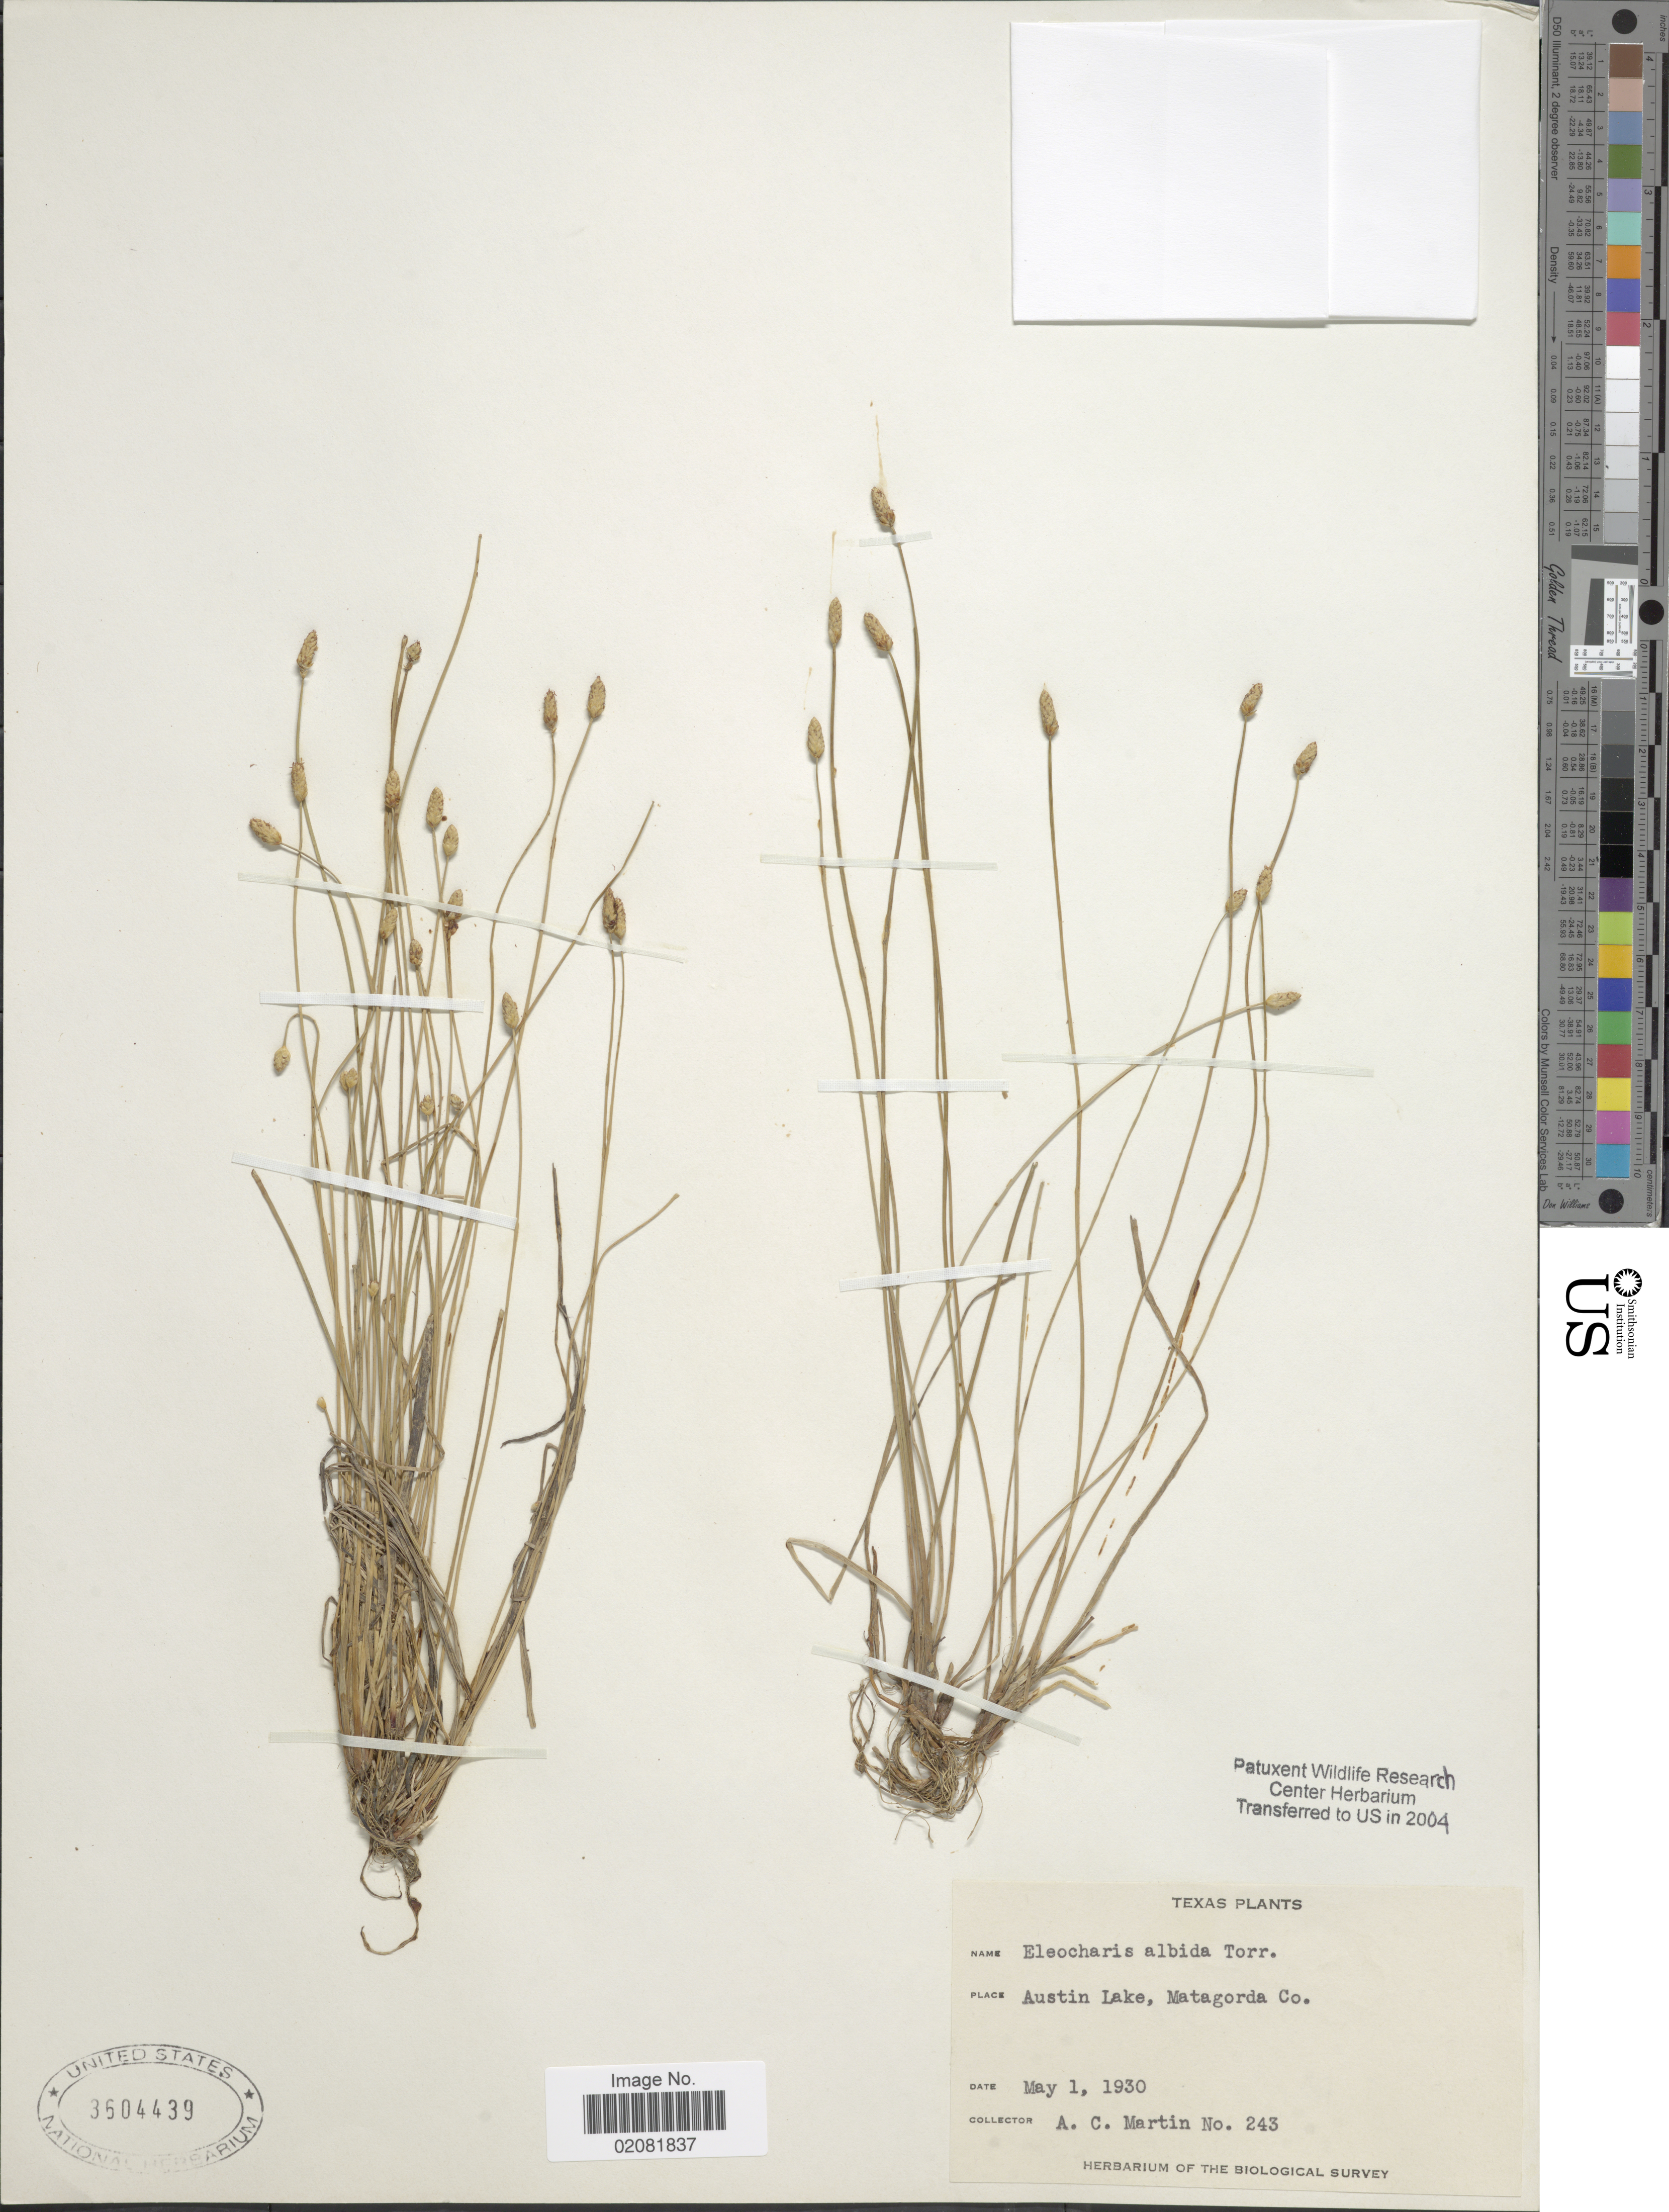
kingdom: Plantae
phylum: Tracheophyta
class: Liliopsida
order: Poales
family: Cyperaceae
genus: Eleocharis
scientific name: Eleocharis albida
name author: Torr.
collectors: A. C. Martin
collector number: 243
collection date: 1930-05-01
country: United States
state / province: Texas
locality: Austin Lake, Matagorda Co.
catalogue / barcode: US 3604439